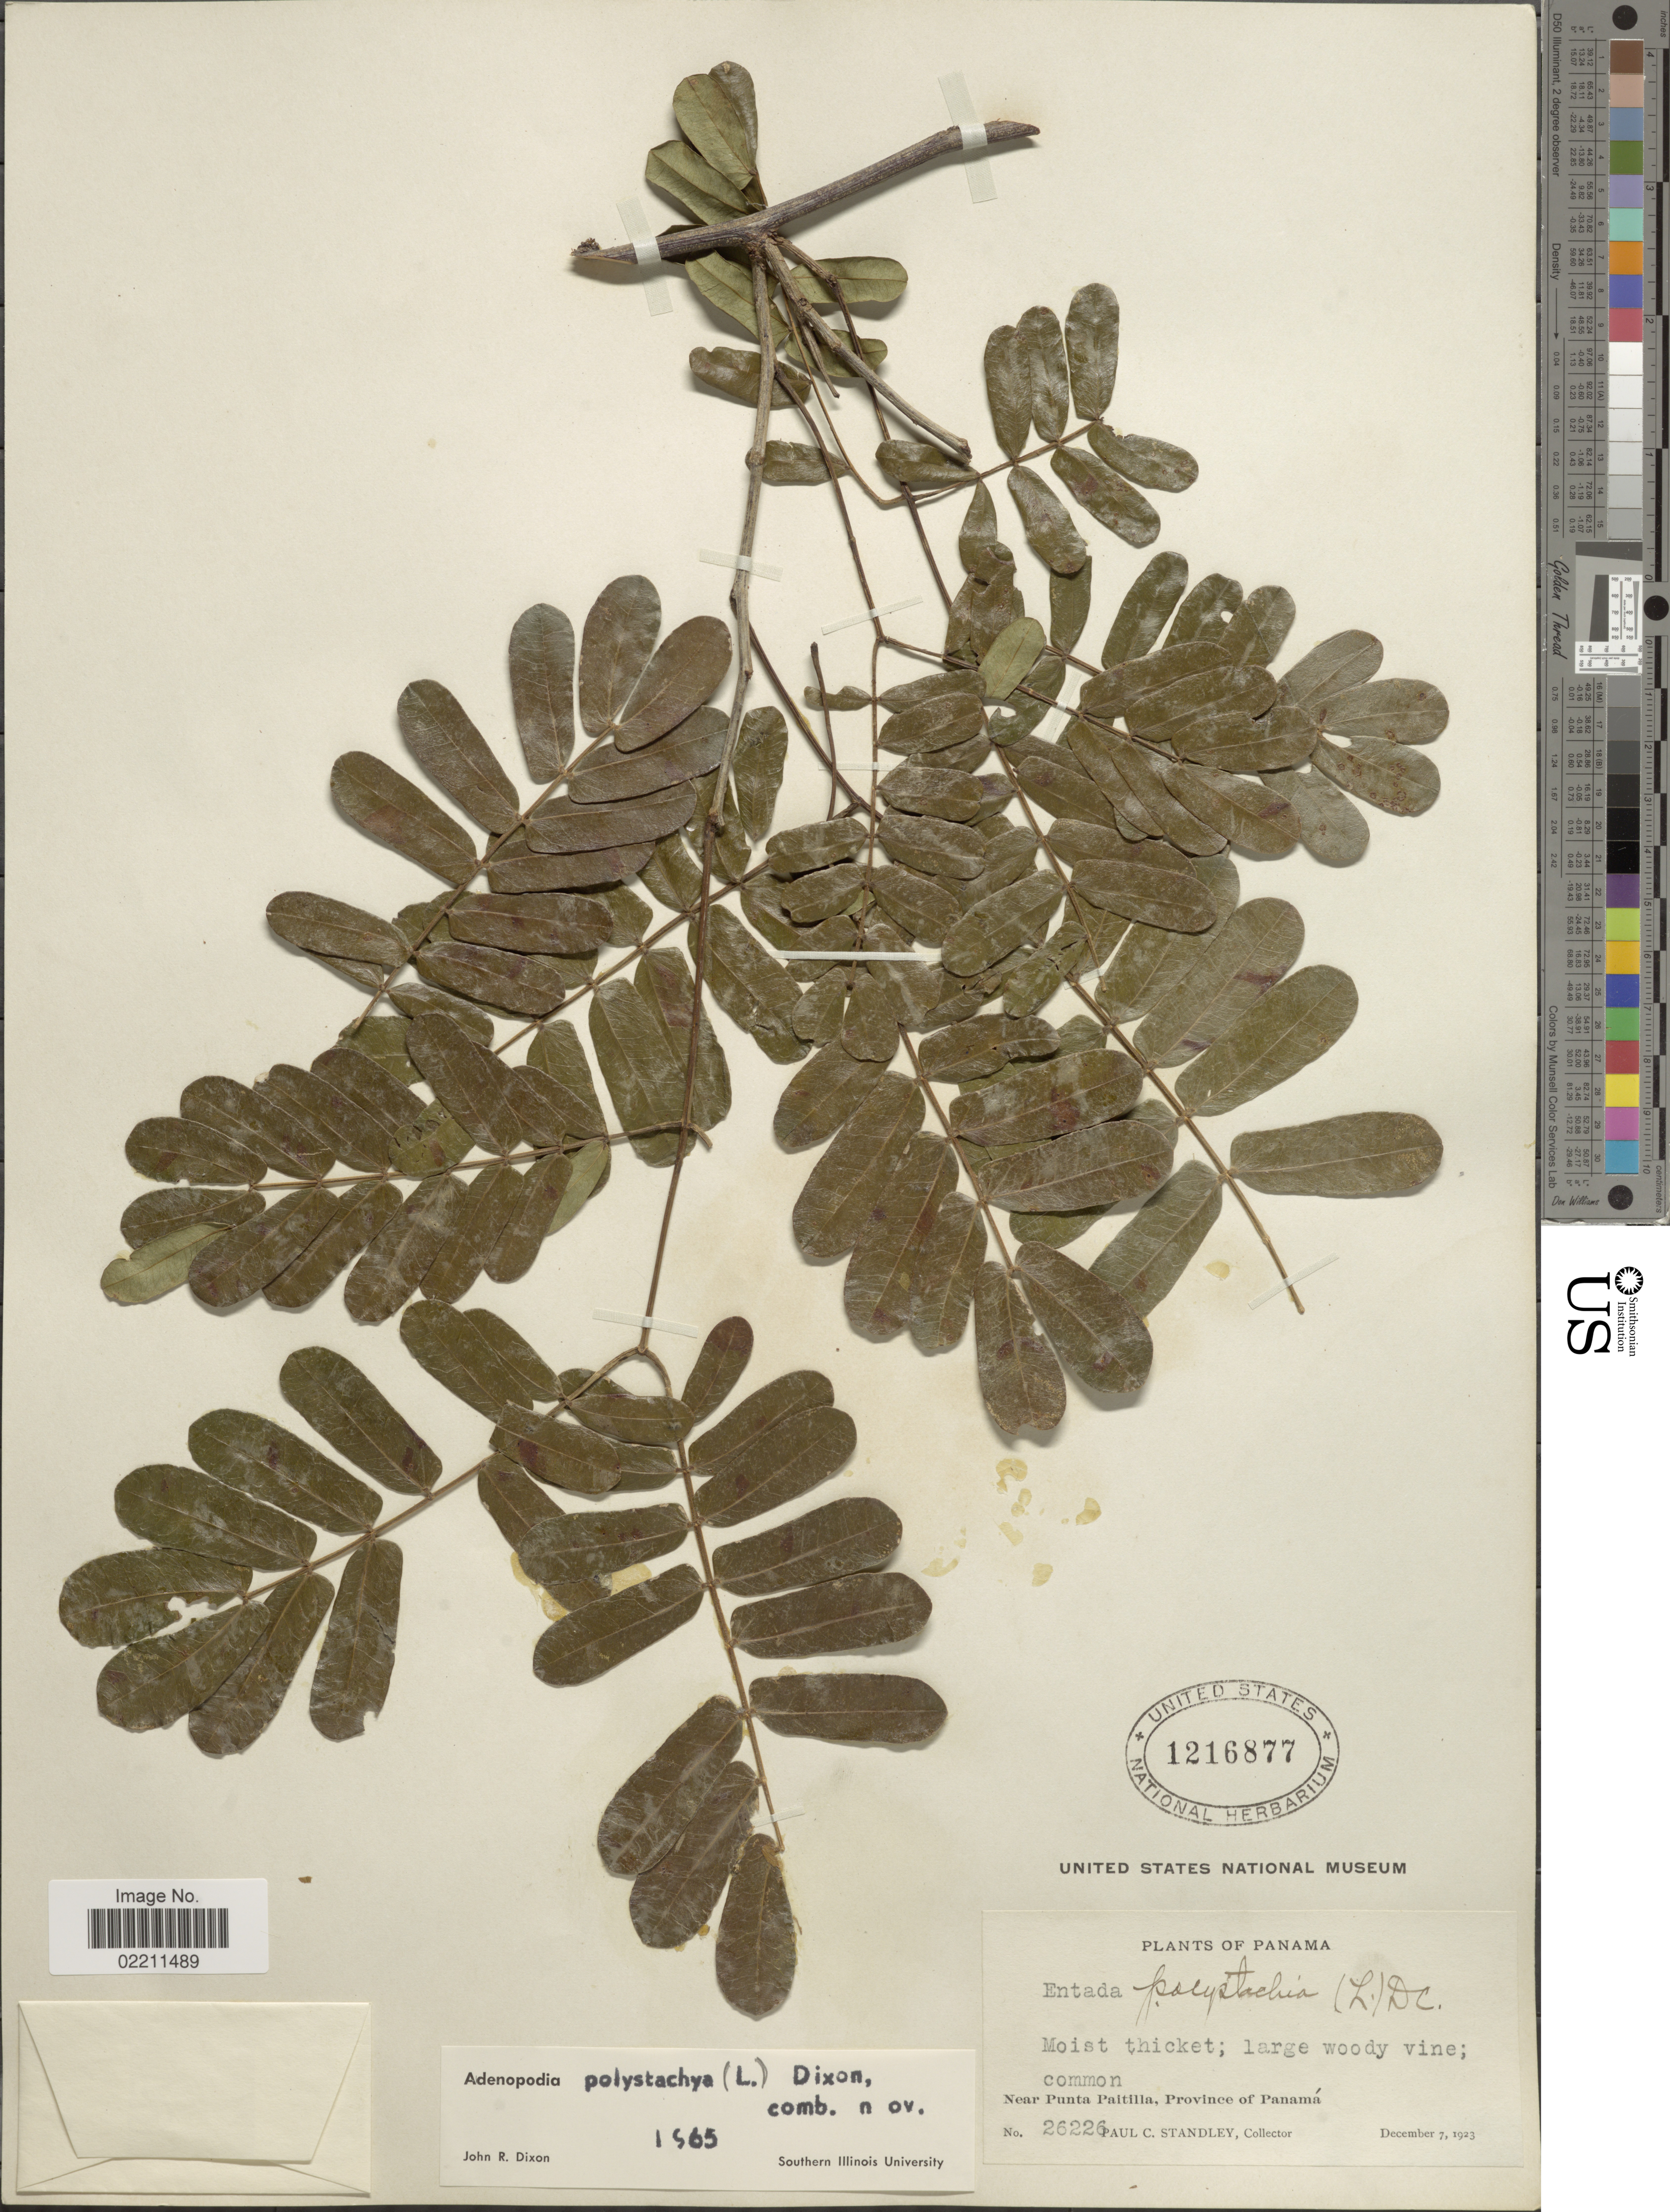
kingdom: Plantae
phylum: Tracheophyta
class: Magnoliopsida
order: Fabales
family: Fabaceae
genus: Entada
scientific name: Entada polystachya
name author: (L.) DC.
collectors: P. C. Standley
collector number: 26226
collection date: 1923-12-07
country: Panama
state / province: Panamá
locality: Near Punta Paitilla, Province of Panama.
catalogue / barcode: US 1216877